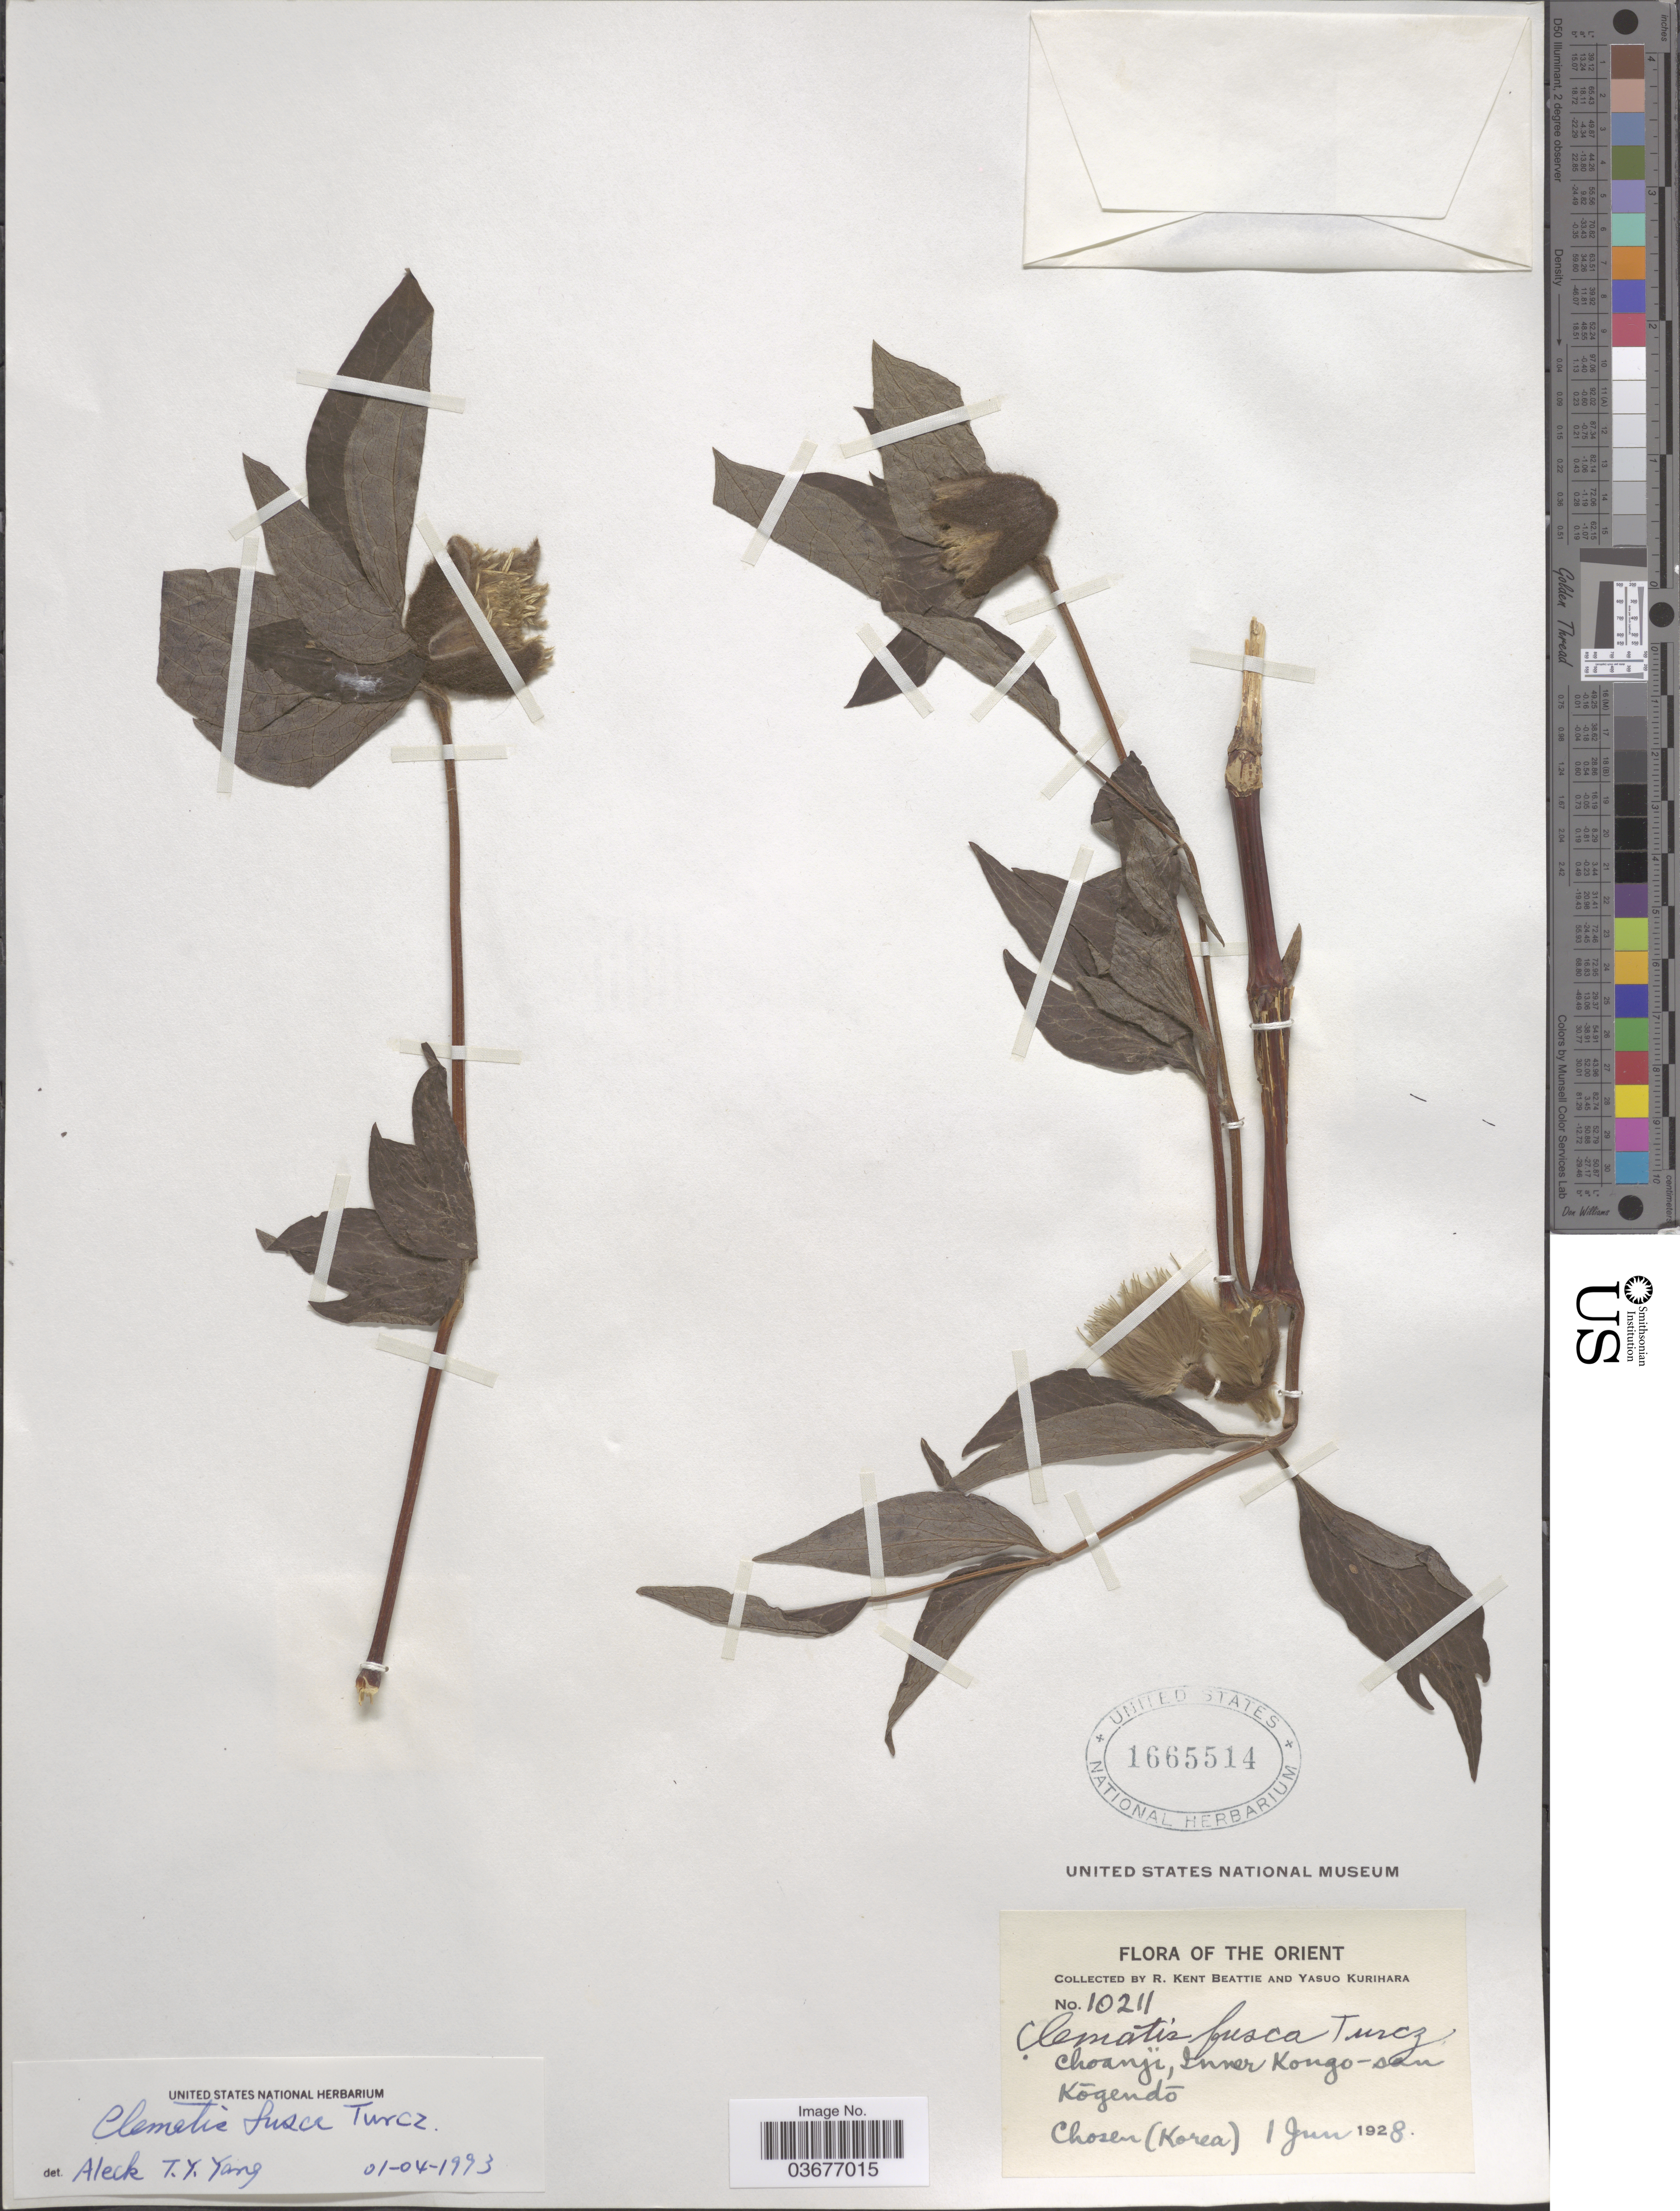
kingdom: Plantae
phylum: Tracheophyta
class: Magnoliopsida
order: Ranunculales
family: Ranunculaceae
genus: Clematis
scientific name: Clematis fusca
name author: Turcz.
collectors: R. K. Beattie & Y. Kurihara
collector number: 10211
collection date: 1928-06-01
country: South Korea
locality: The Orient. Choanji, Inner Kongo-san. Kōgendō. Chosen.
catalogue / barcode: US 1665514